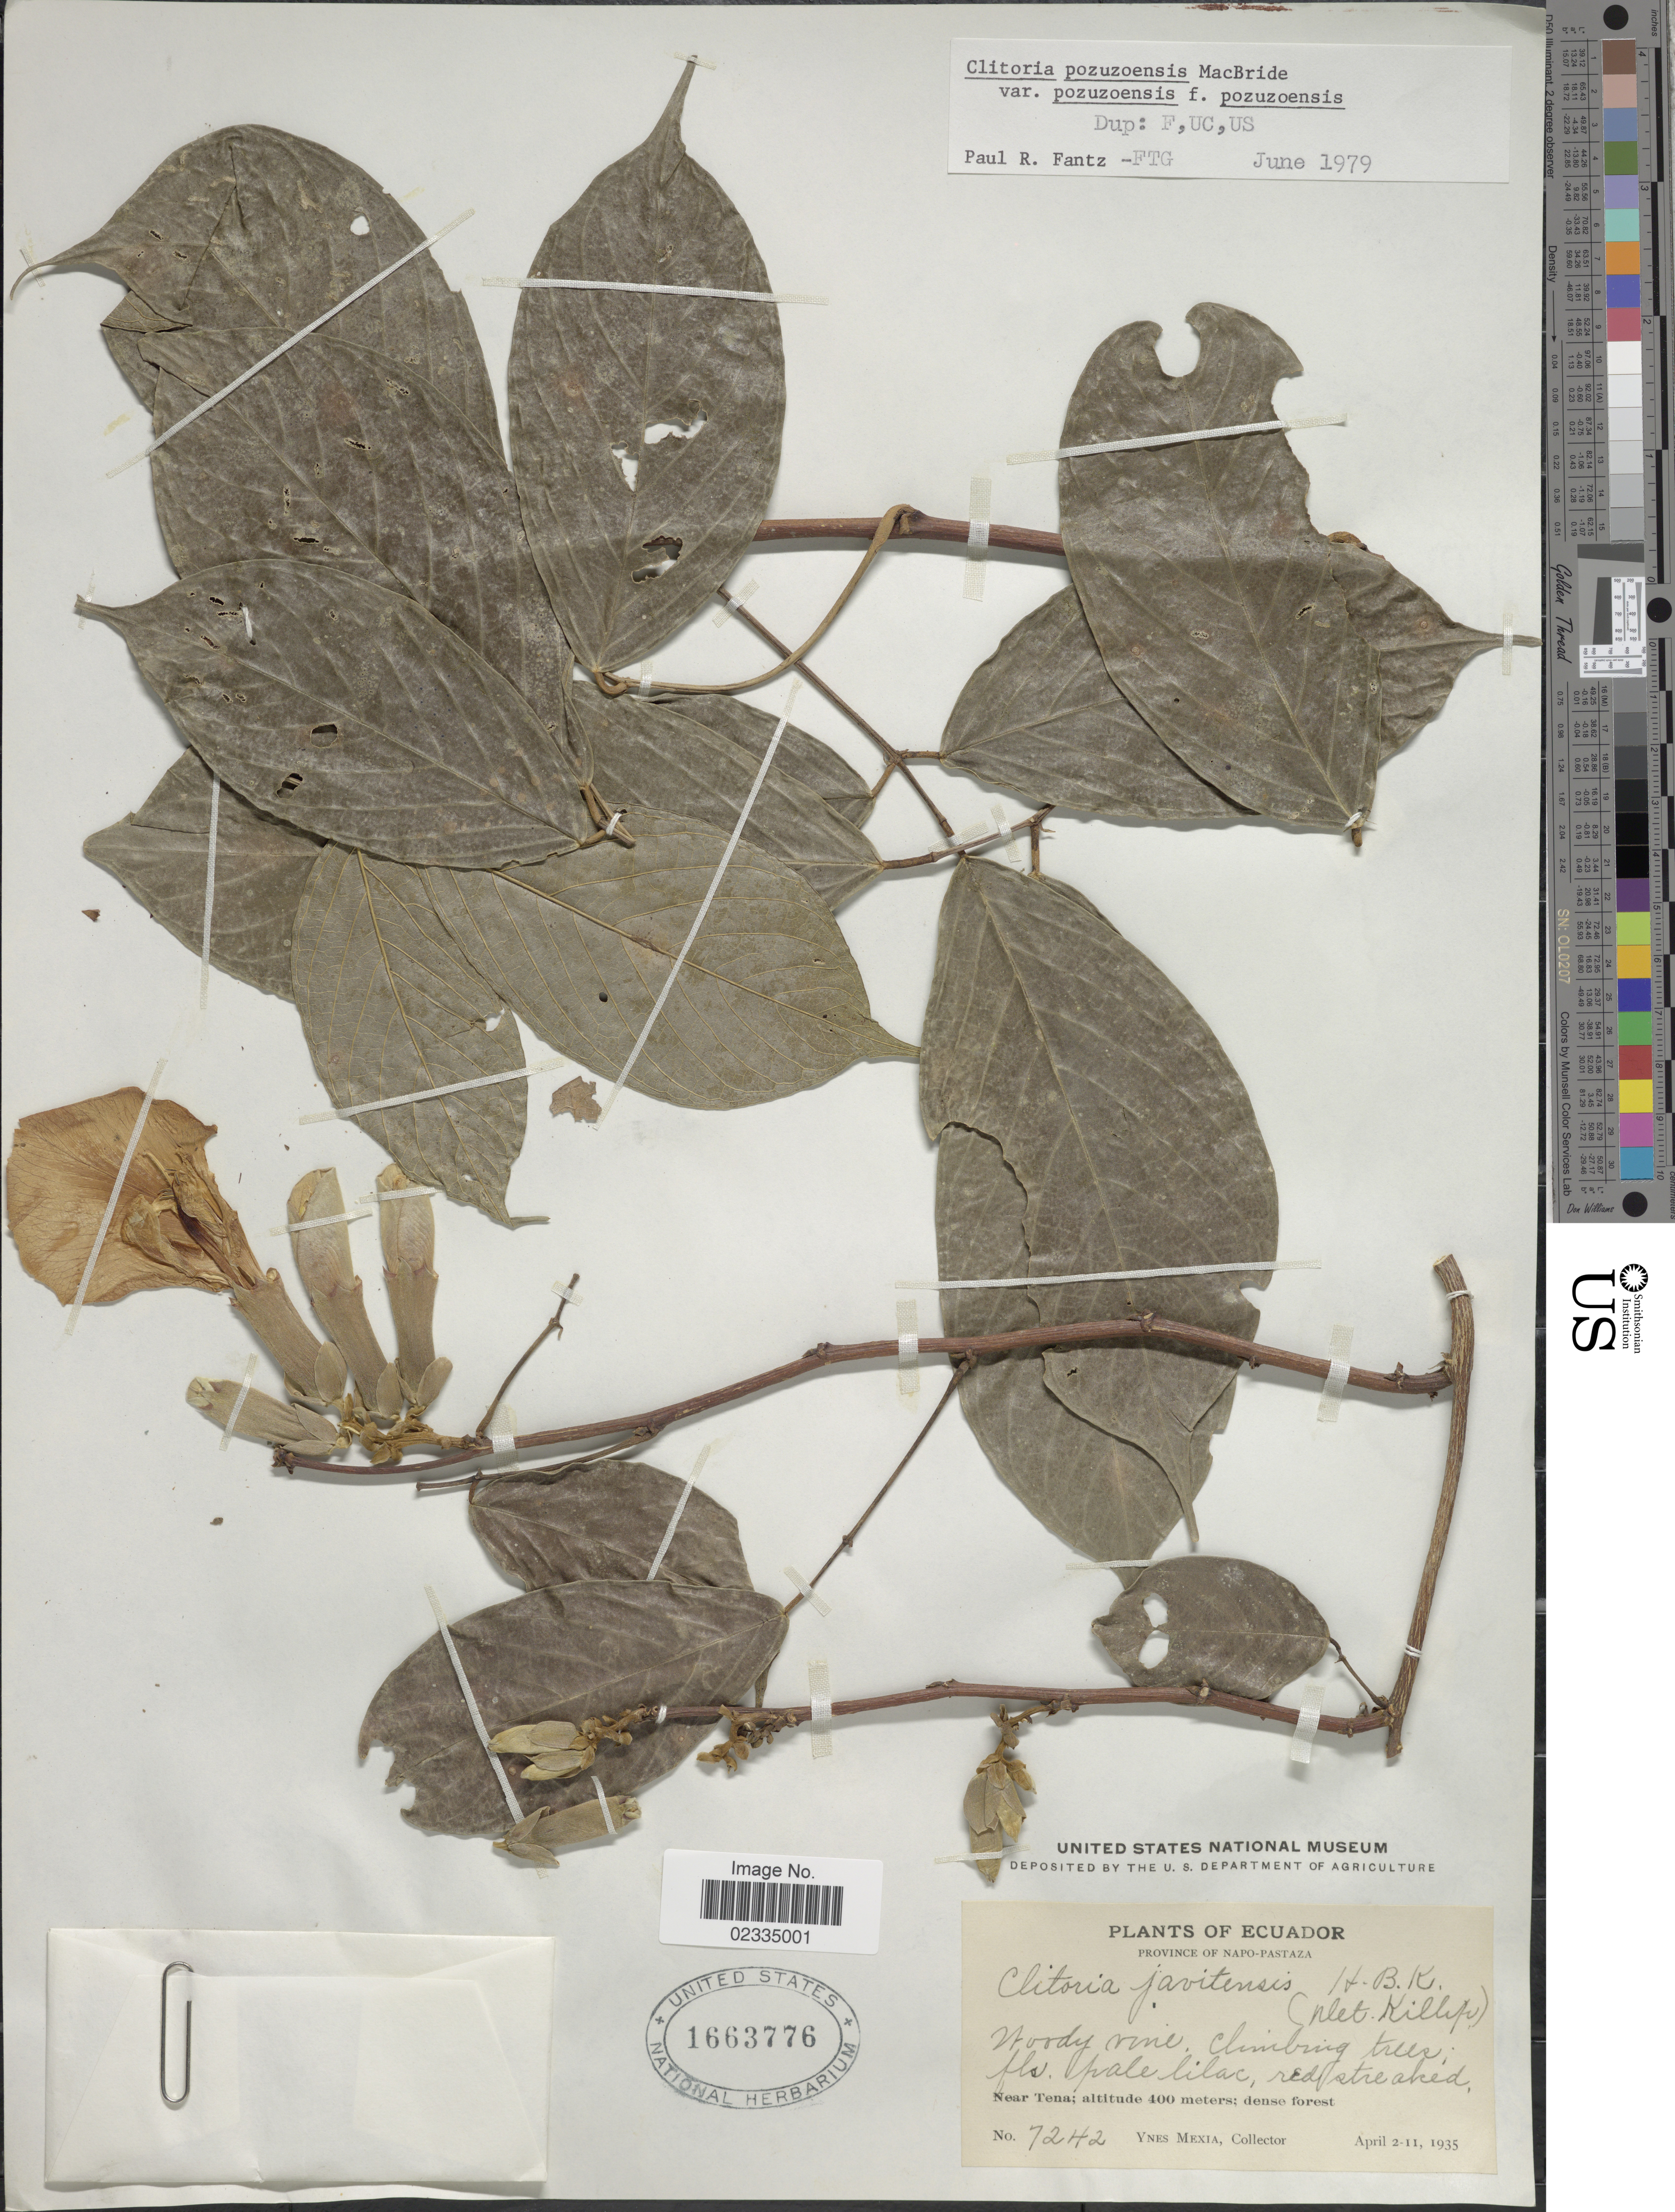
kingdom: Plantae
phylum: Tracheophyta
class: Magnoliopsida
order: Fabales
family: Fabaceae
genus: Clitoria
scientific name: Clitoria pozuzoensis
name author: J.F. Macbr.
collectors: Y. Mexia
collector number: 7242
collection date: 1935-04-02/1935-04-11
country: Ecuador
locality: Napo-Pastaza. Near Tena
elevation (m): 400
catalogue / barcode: US 1663776